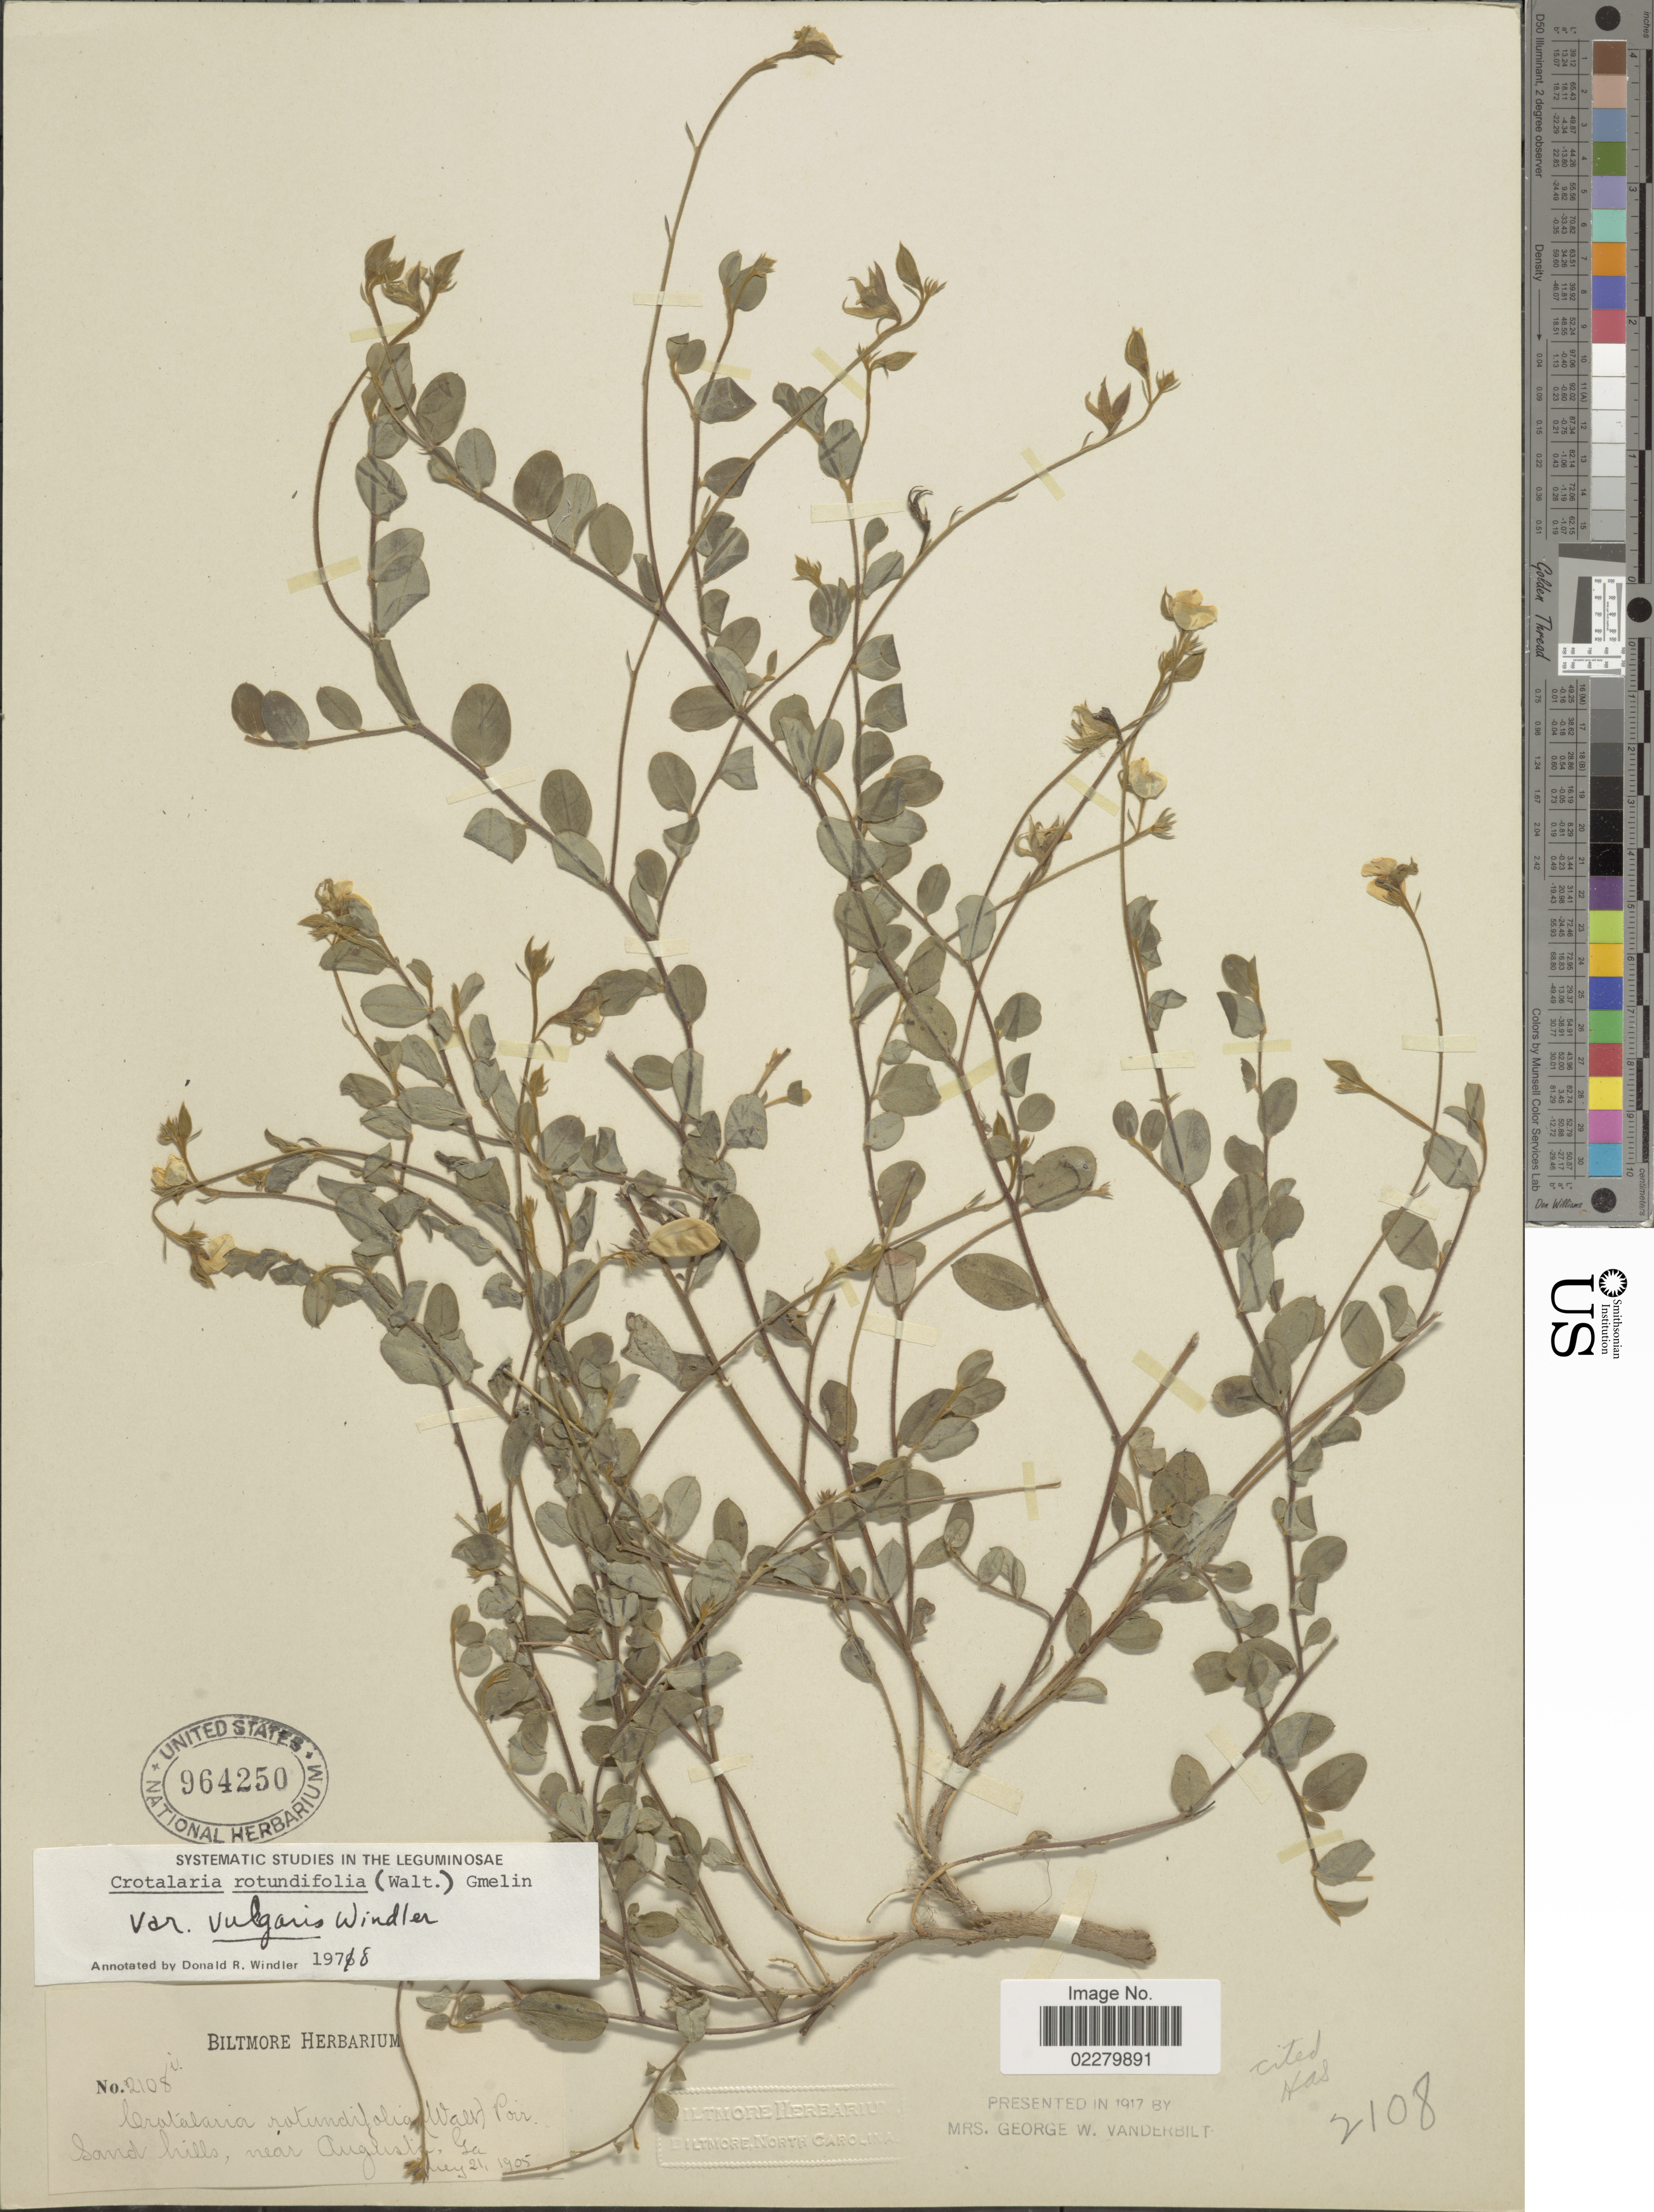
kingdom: Plantae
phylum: Tracheophyta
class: Magnoliopsida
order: Fabales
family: Fabaceae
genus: Crotalaria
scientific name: Crotalaria rotundifolia var. vulgaris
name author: Windler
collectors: ex herb. Biltmore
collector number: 2108i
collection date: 1905-05-21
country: United States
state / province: Georgia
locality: Sand hills, near Augusta, Ga.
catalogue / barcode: US 964250